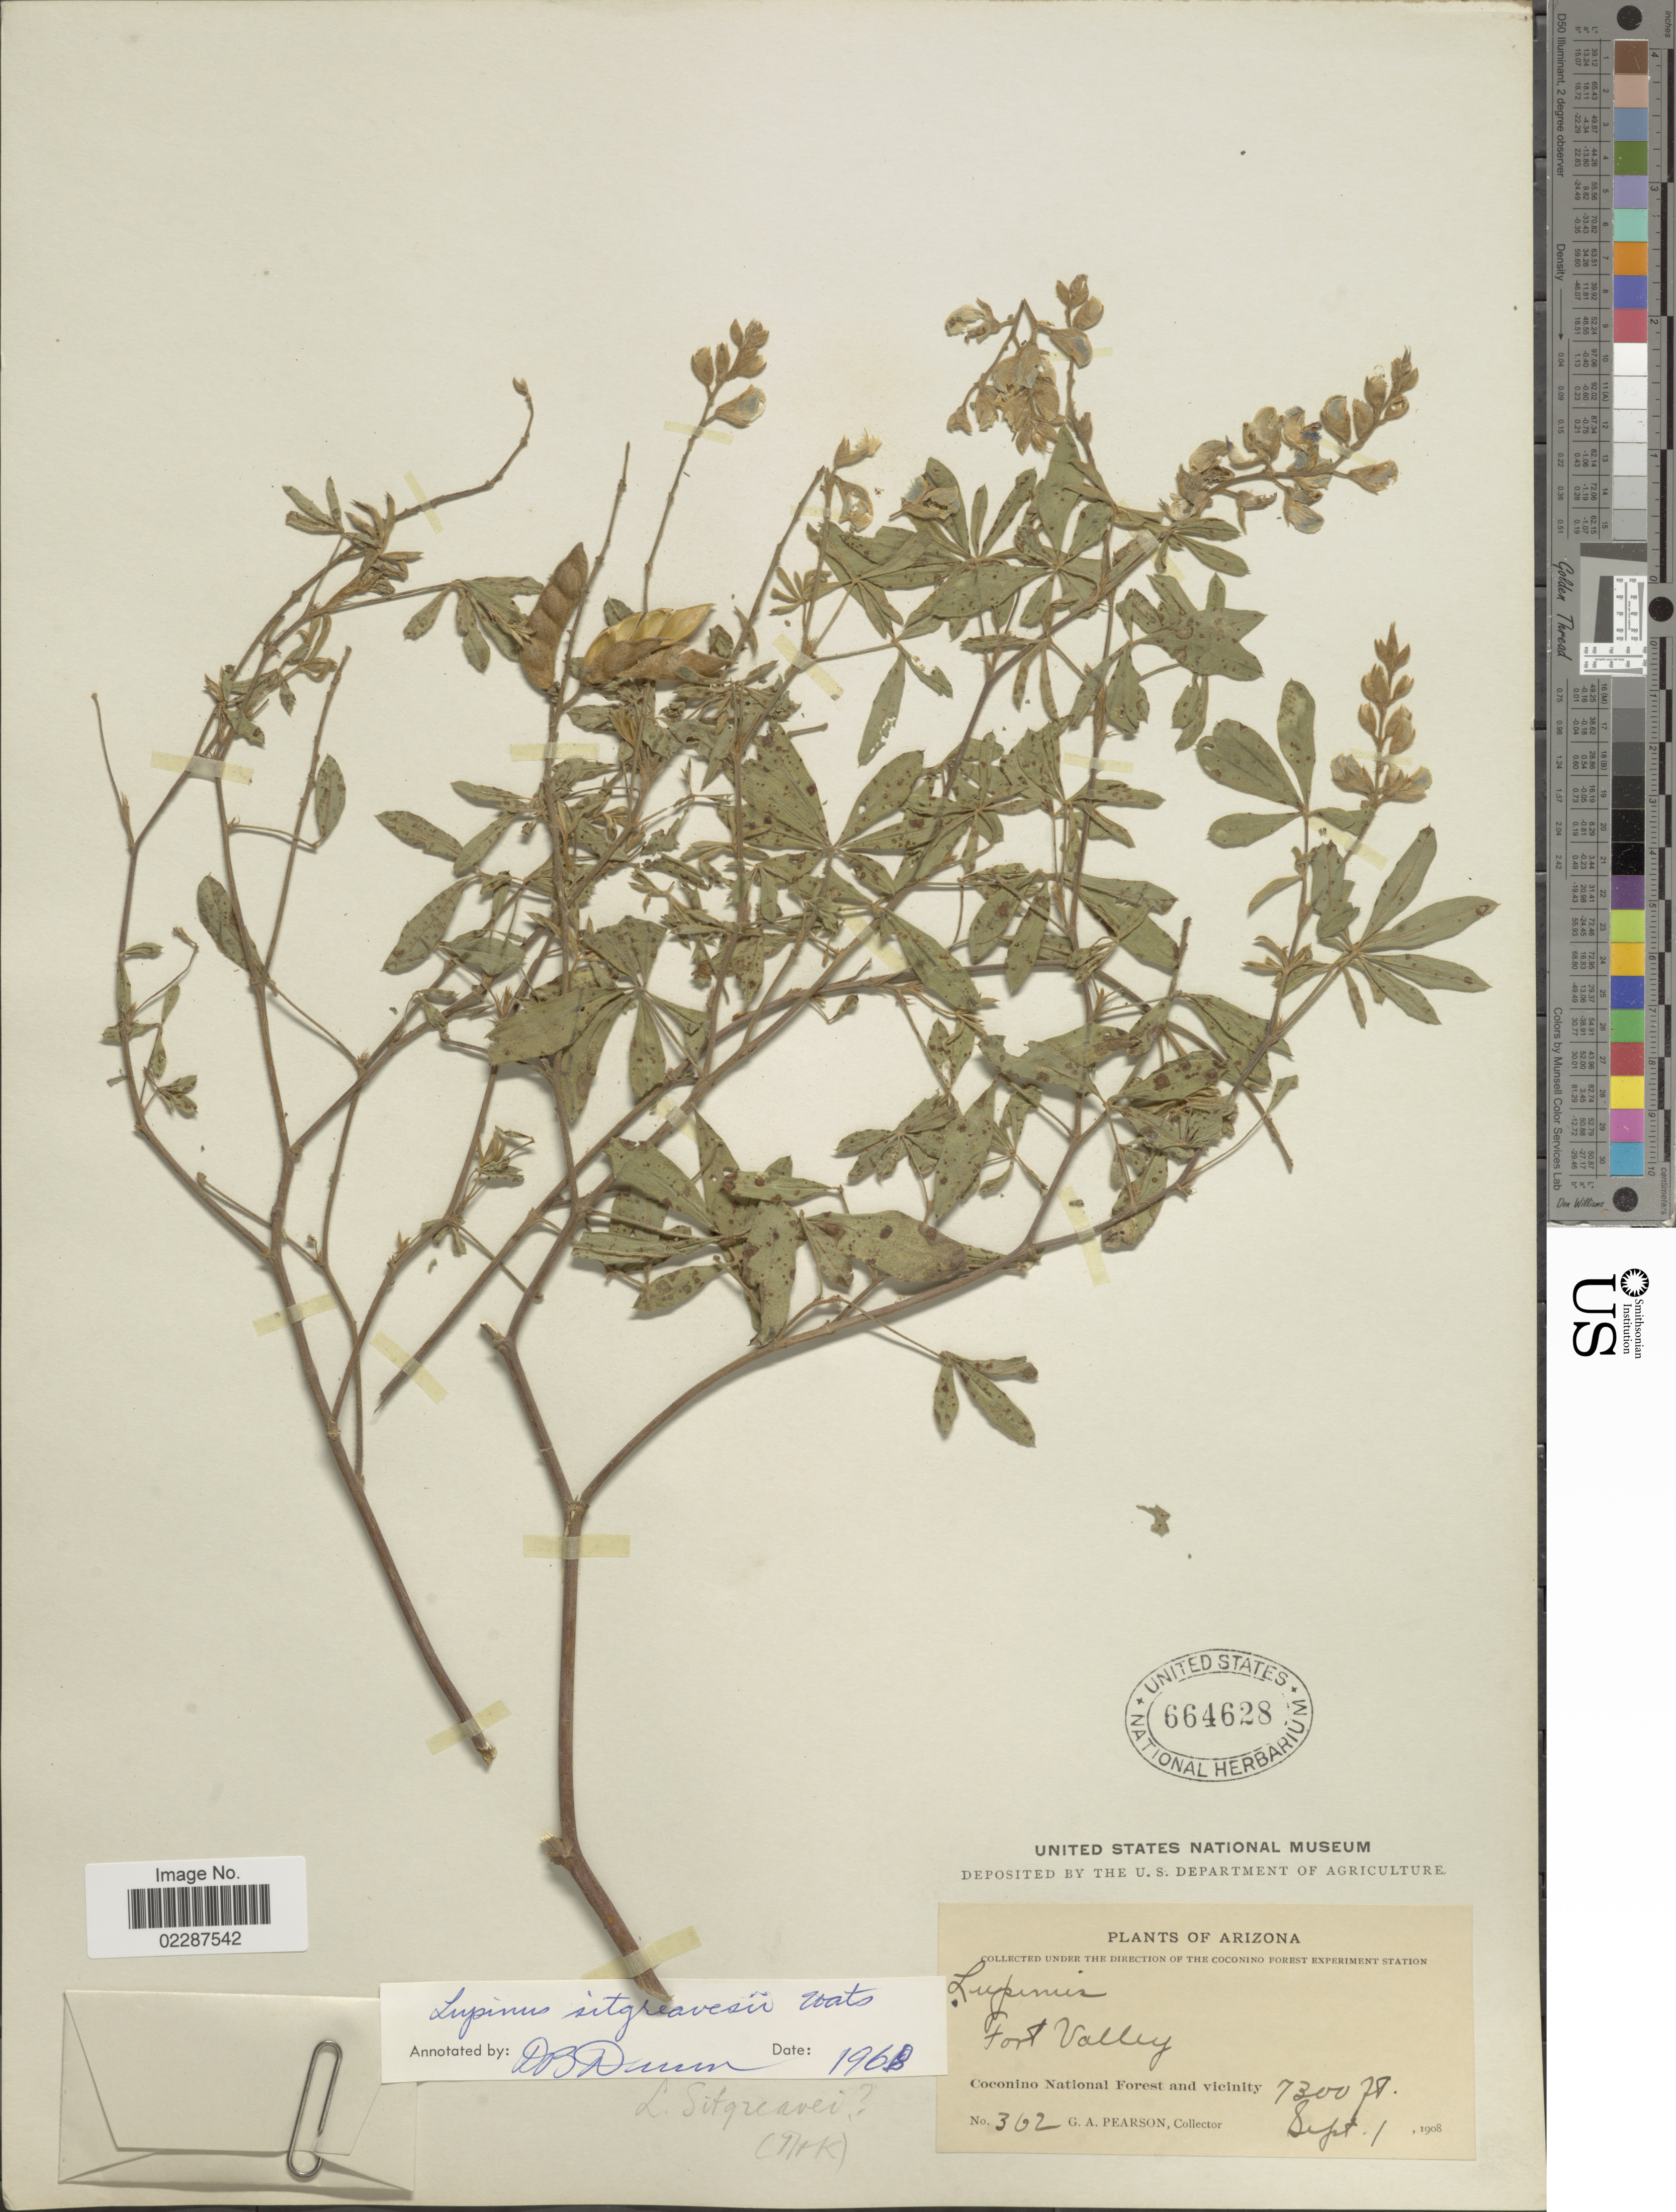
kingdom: Plantae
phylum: Tracheophyta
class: Magnoliopsida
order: Fabales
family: Fabaceae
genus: Lupinus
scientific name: Lupinus sitgreavesii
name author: S. Watson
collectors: G. Pearson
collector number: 362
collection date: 1908-09-01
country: United States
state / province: Arizona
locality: Fort Valley, Coconino National Forest and vicinity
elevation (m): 2225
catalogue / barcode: US 664628